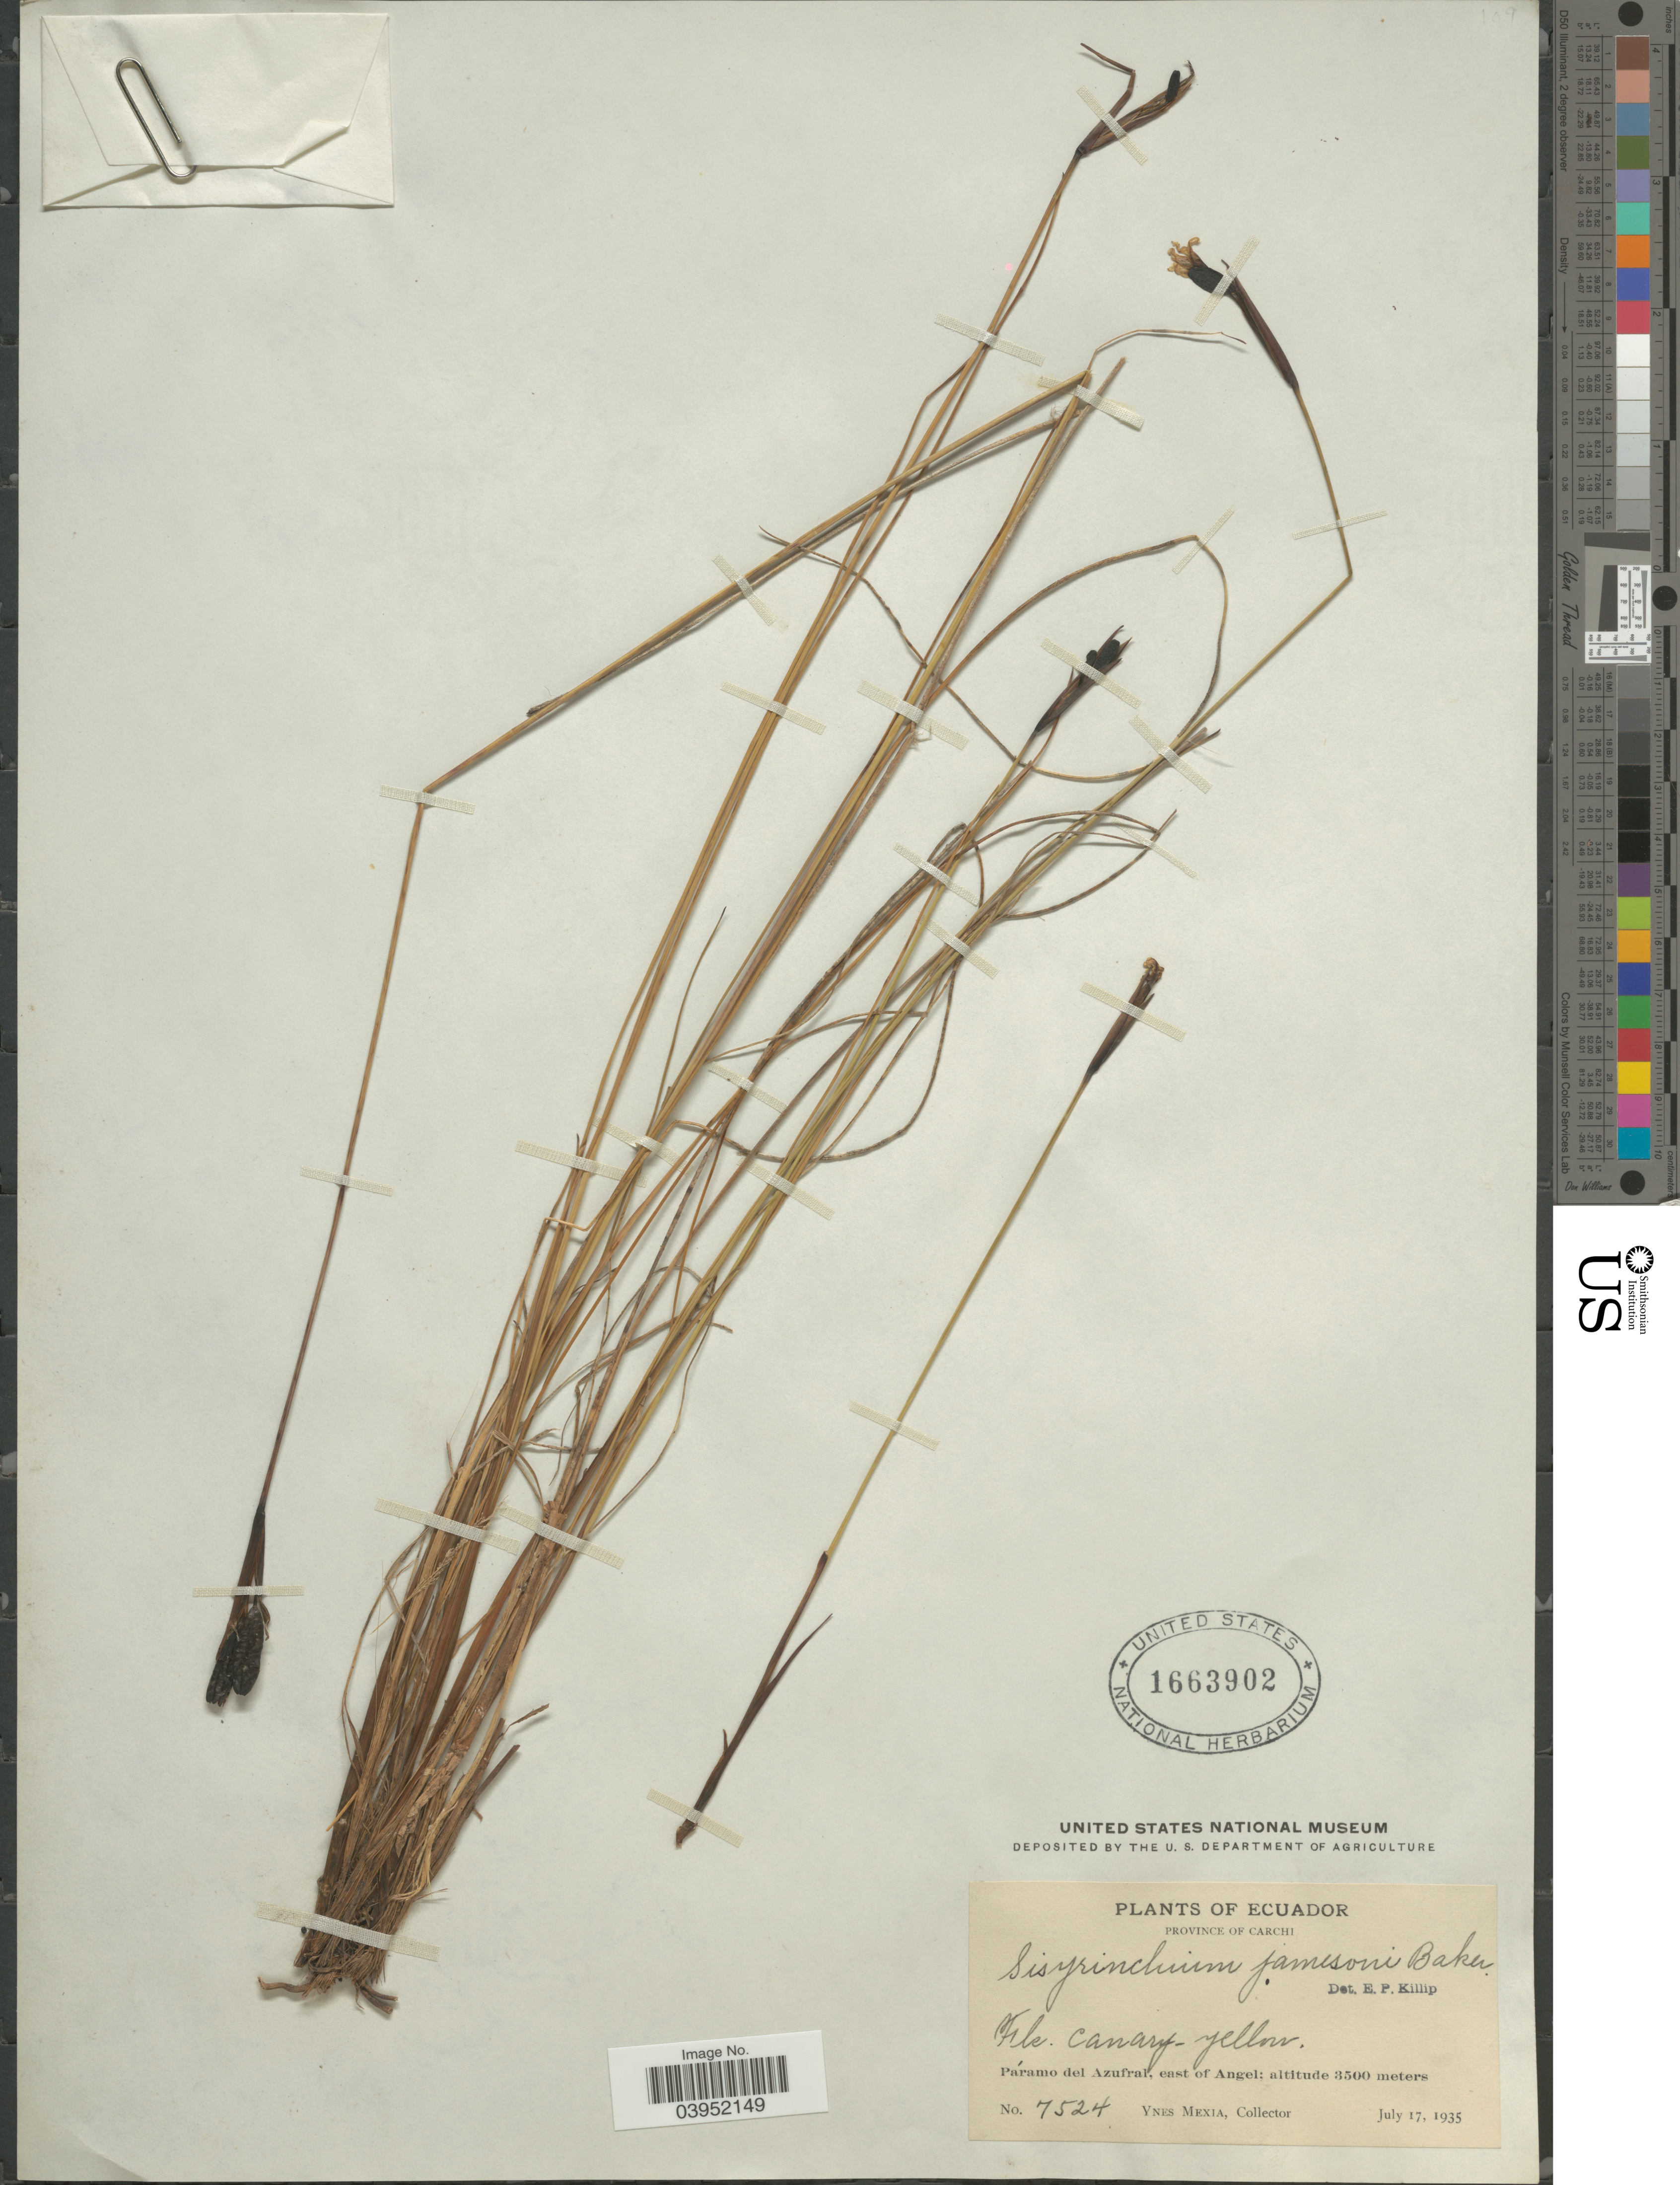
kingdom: Plantae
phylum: Tracheophyta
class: Liliopsida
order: Asparagales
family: Iridaceae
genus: Sisyrinchium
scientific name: Sisyrinchium jamesonii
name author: Baker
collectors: Y. Mexia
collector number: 7524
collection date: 1935-07-17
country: Ecuador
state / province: Carchi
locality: Páramo del Azufral, east of Angel.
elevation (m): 3500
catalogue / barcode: US 1663902